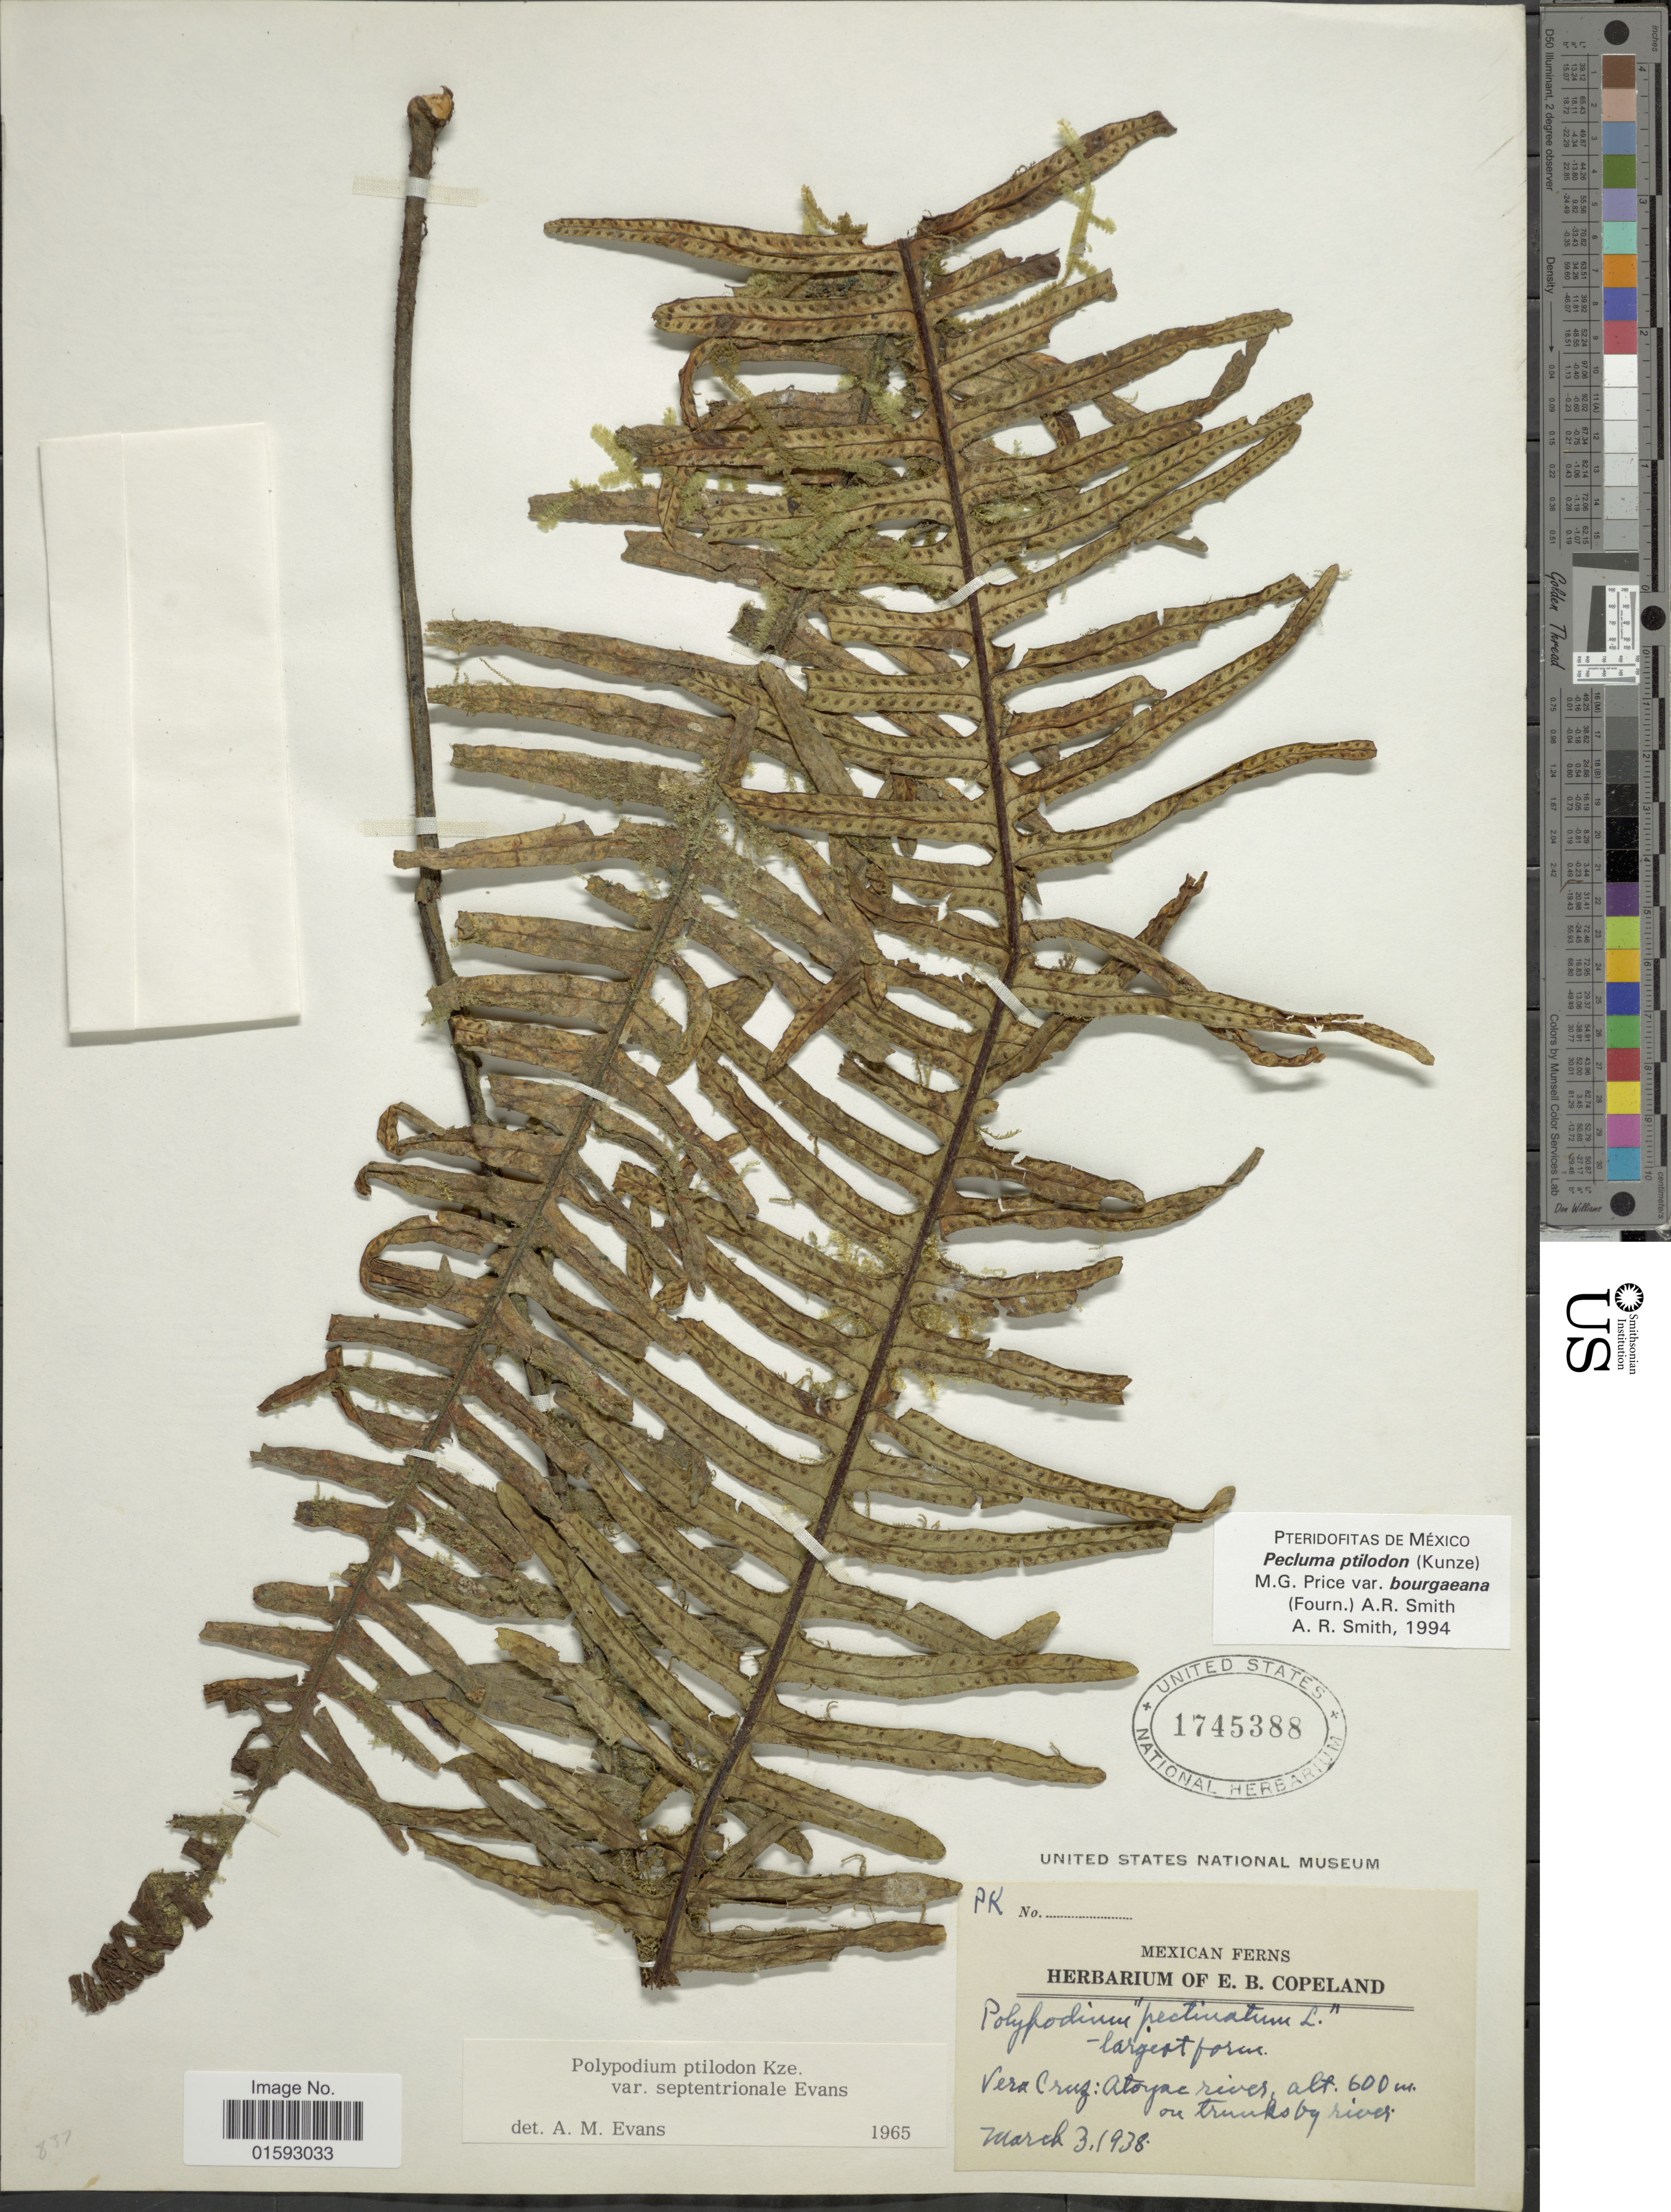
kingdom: Plantae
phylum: Tracheophyta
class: Polypodiopsida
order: Polypodiales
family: Polypodiaceae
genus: Pecluma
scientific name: Pecluma ptilodos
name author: (Kunze) Price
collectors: ex herb. E. B. Copeland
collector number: PK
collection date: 1938-03-03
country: Mexico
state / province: Veracruz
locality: Atoyaz rivers, on trunks by river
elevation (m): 600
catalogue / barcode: US 1745388